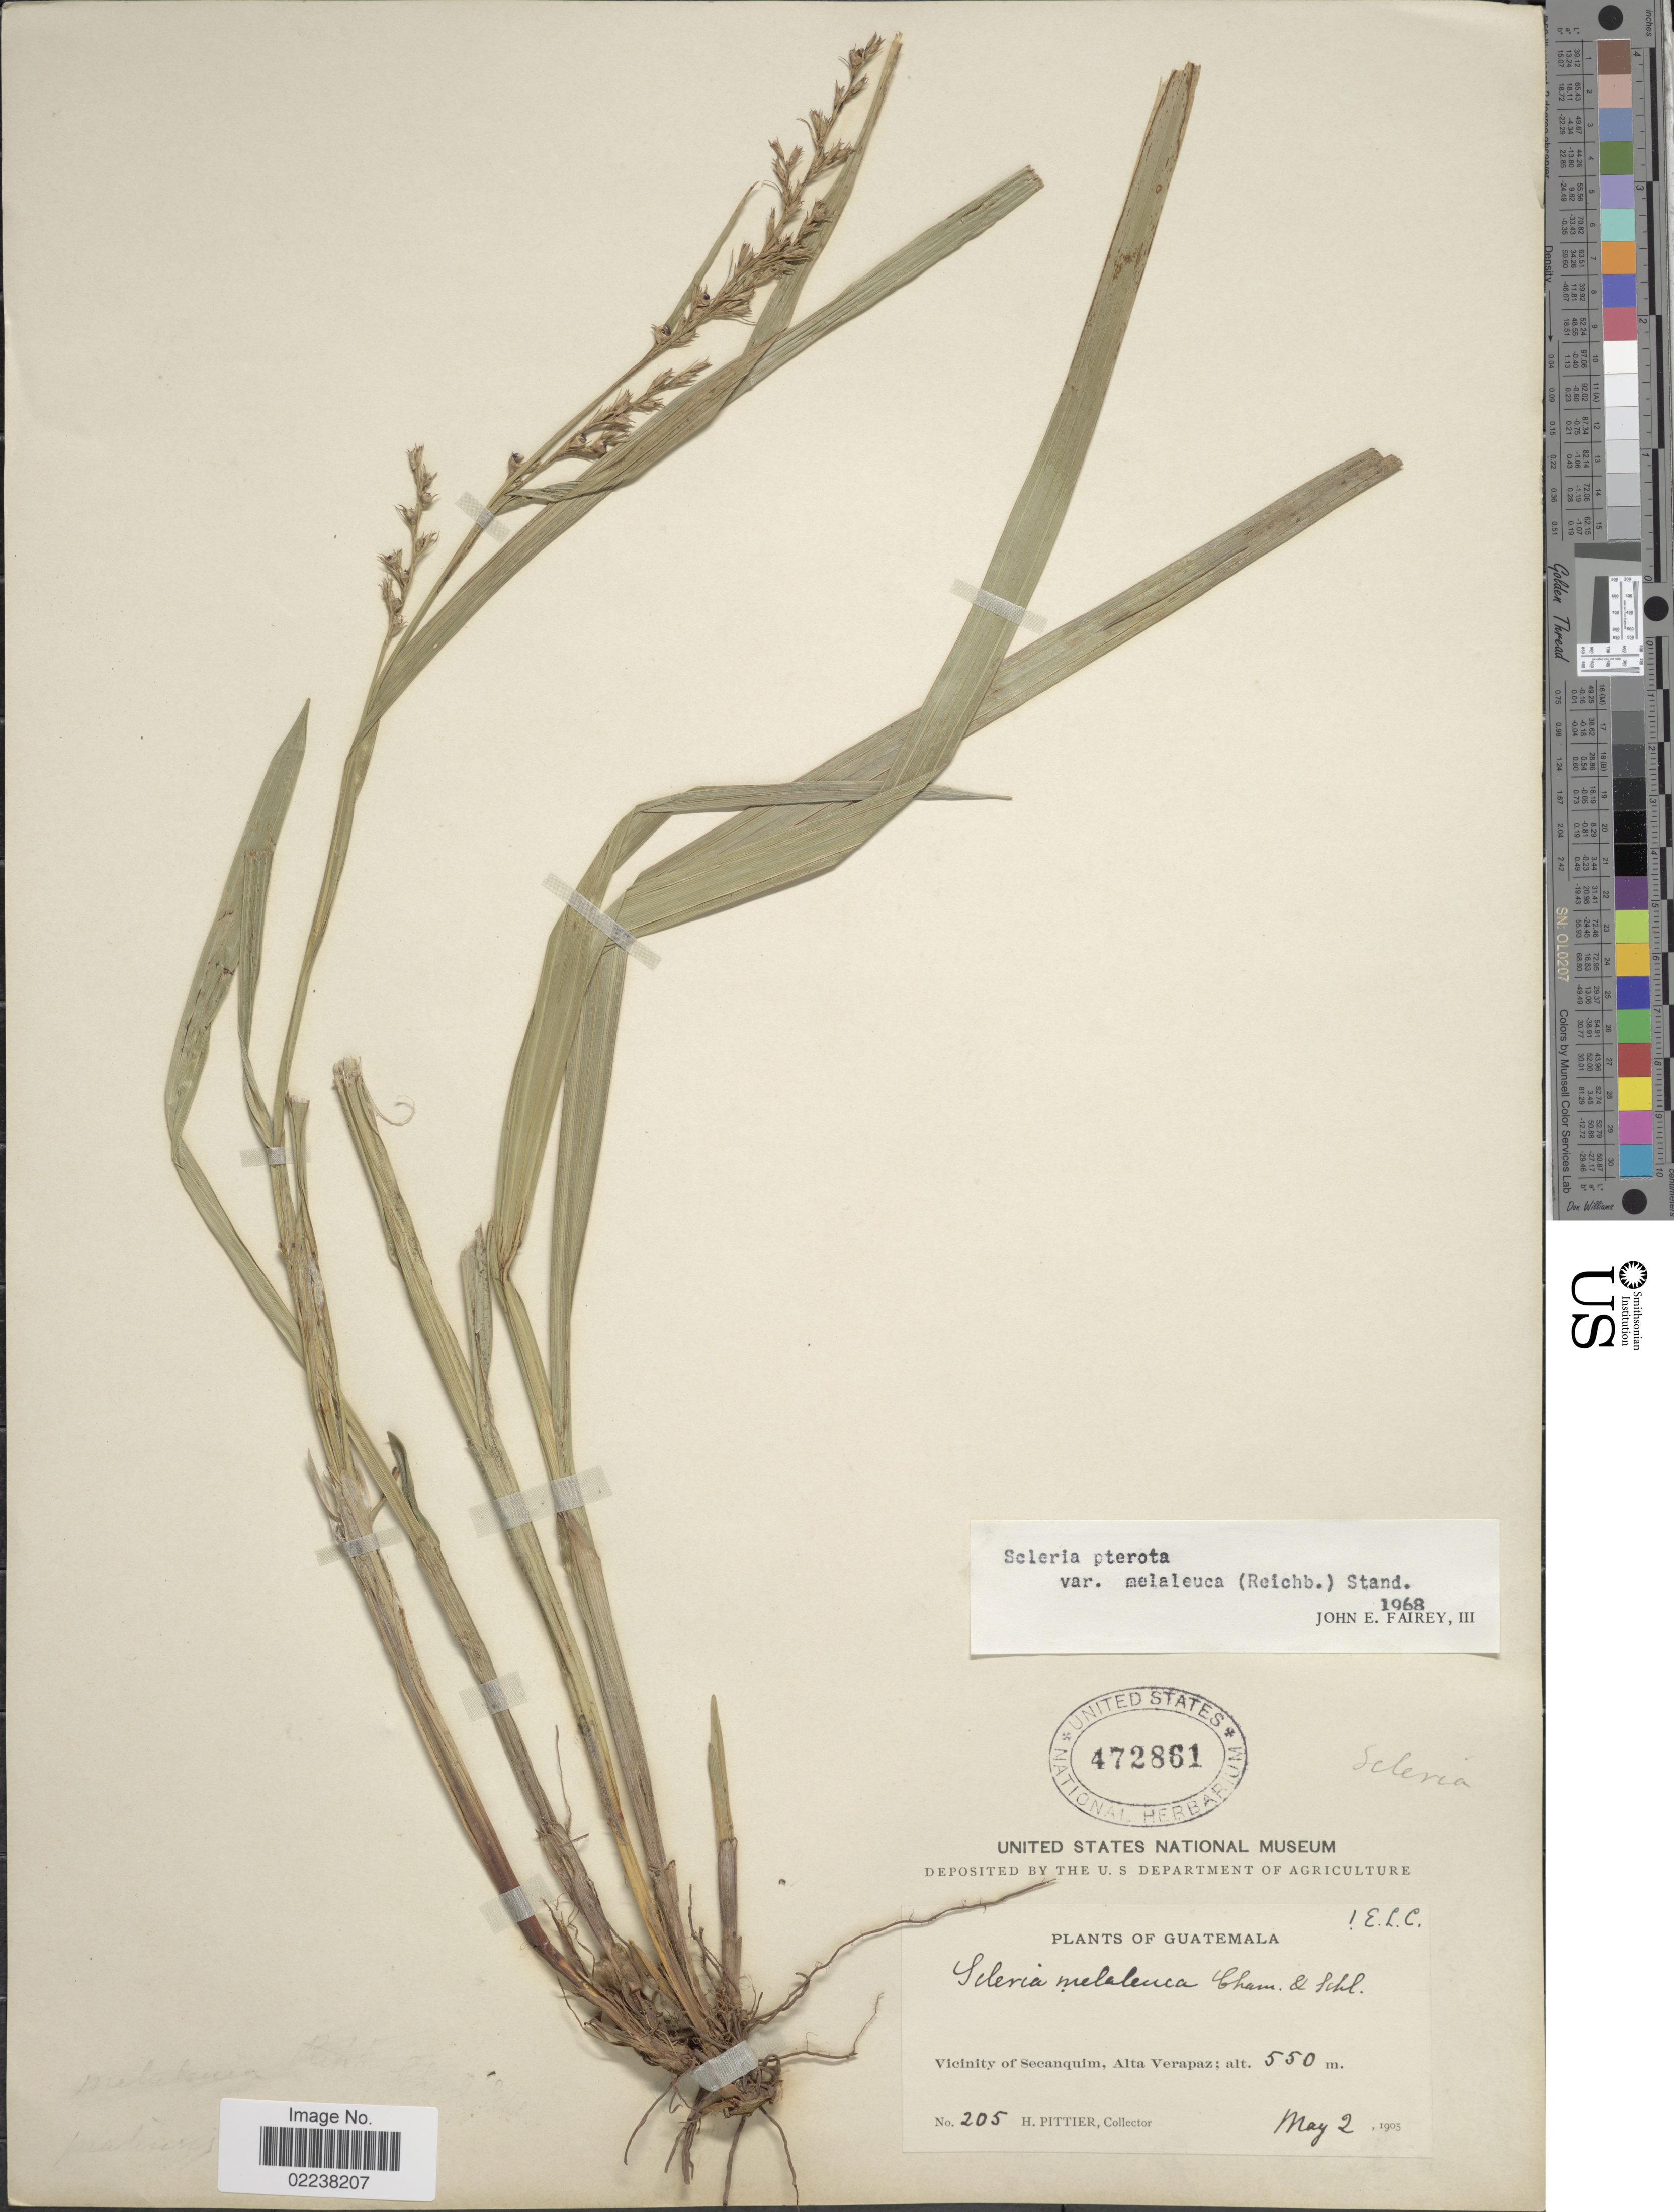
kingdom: Plantae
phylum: Tracheophyta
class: Liliopsida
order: Poales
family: Cyperaceae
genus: Scleria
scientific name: Scleria gaertneri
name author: Raddi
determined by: Strong, Mark T., (BOT), Smithsonian Institution - National Museum of Natural History (UNITED STATES)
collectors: H. F. Pittier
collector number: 205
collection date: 1905-05-02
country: Guatemala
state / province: Alta Verapaz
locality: Vicinity of Secanquim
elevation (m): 550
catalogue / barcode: US 472861